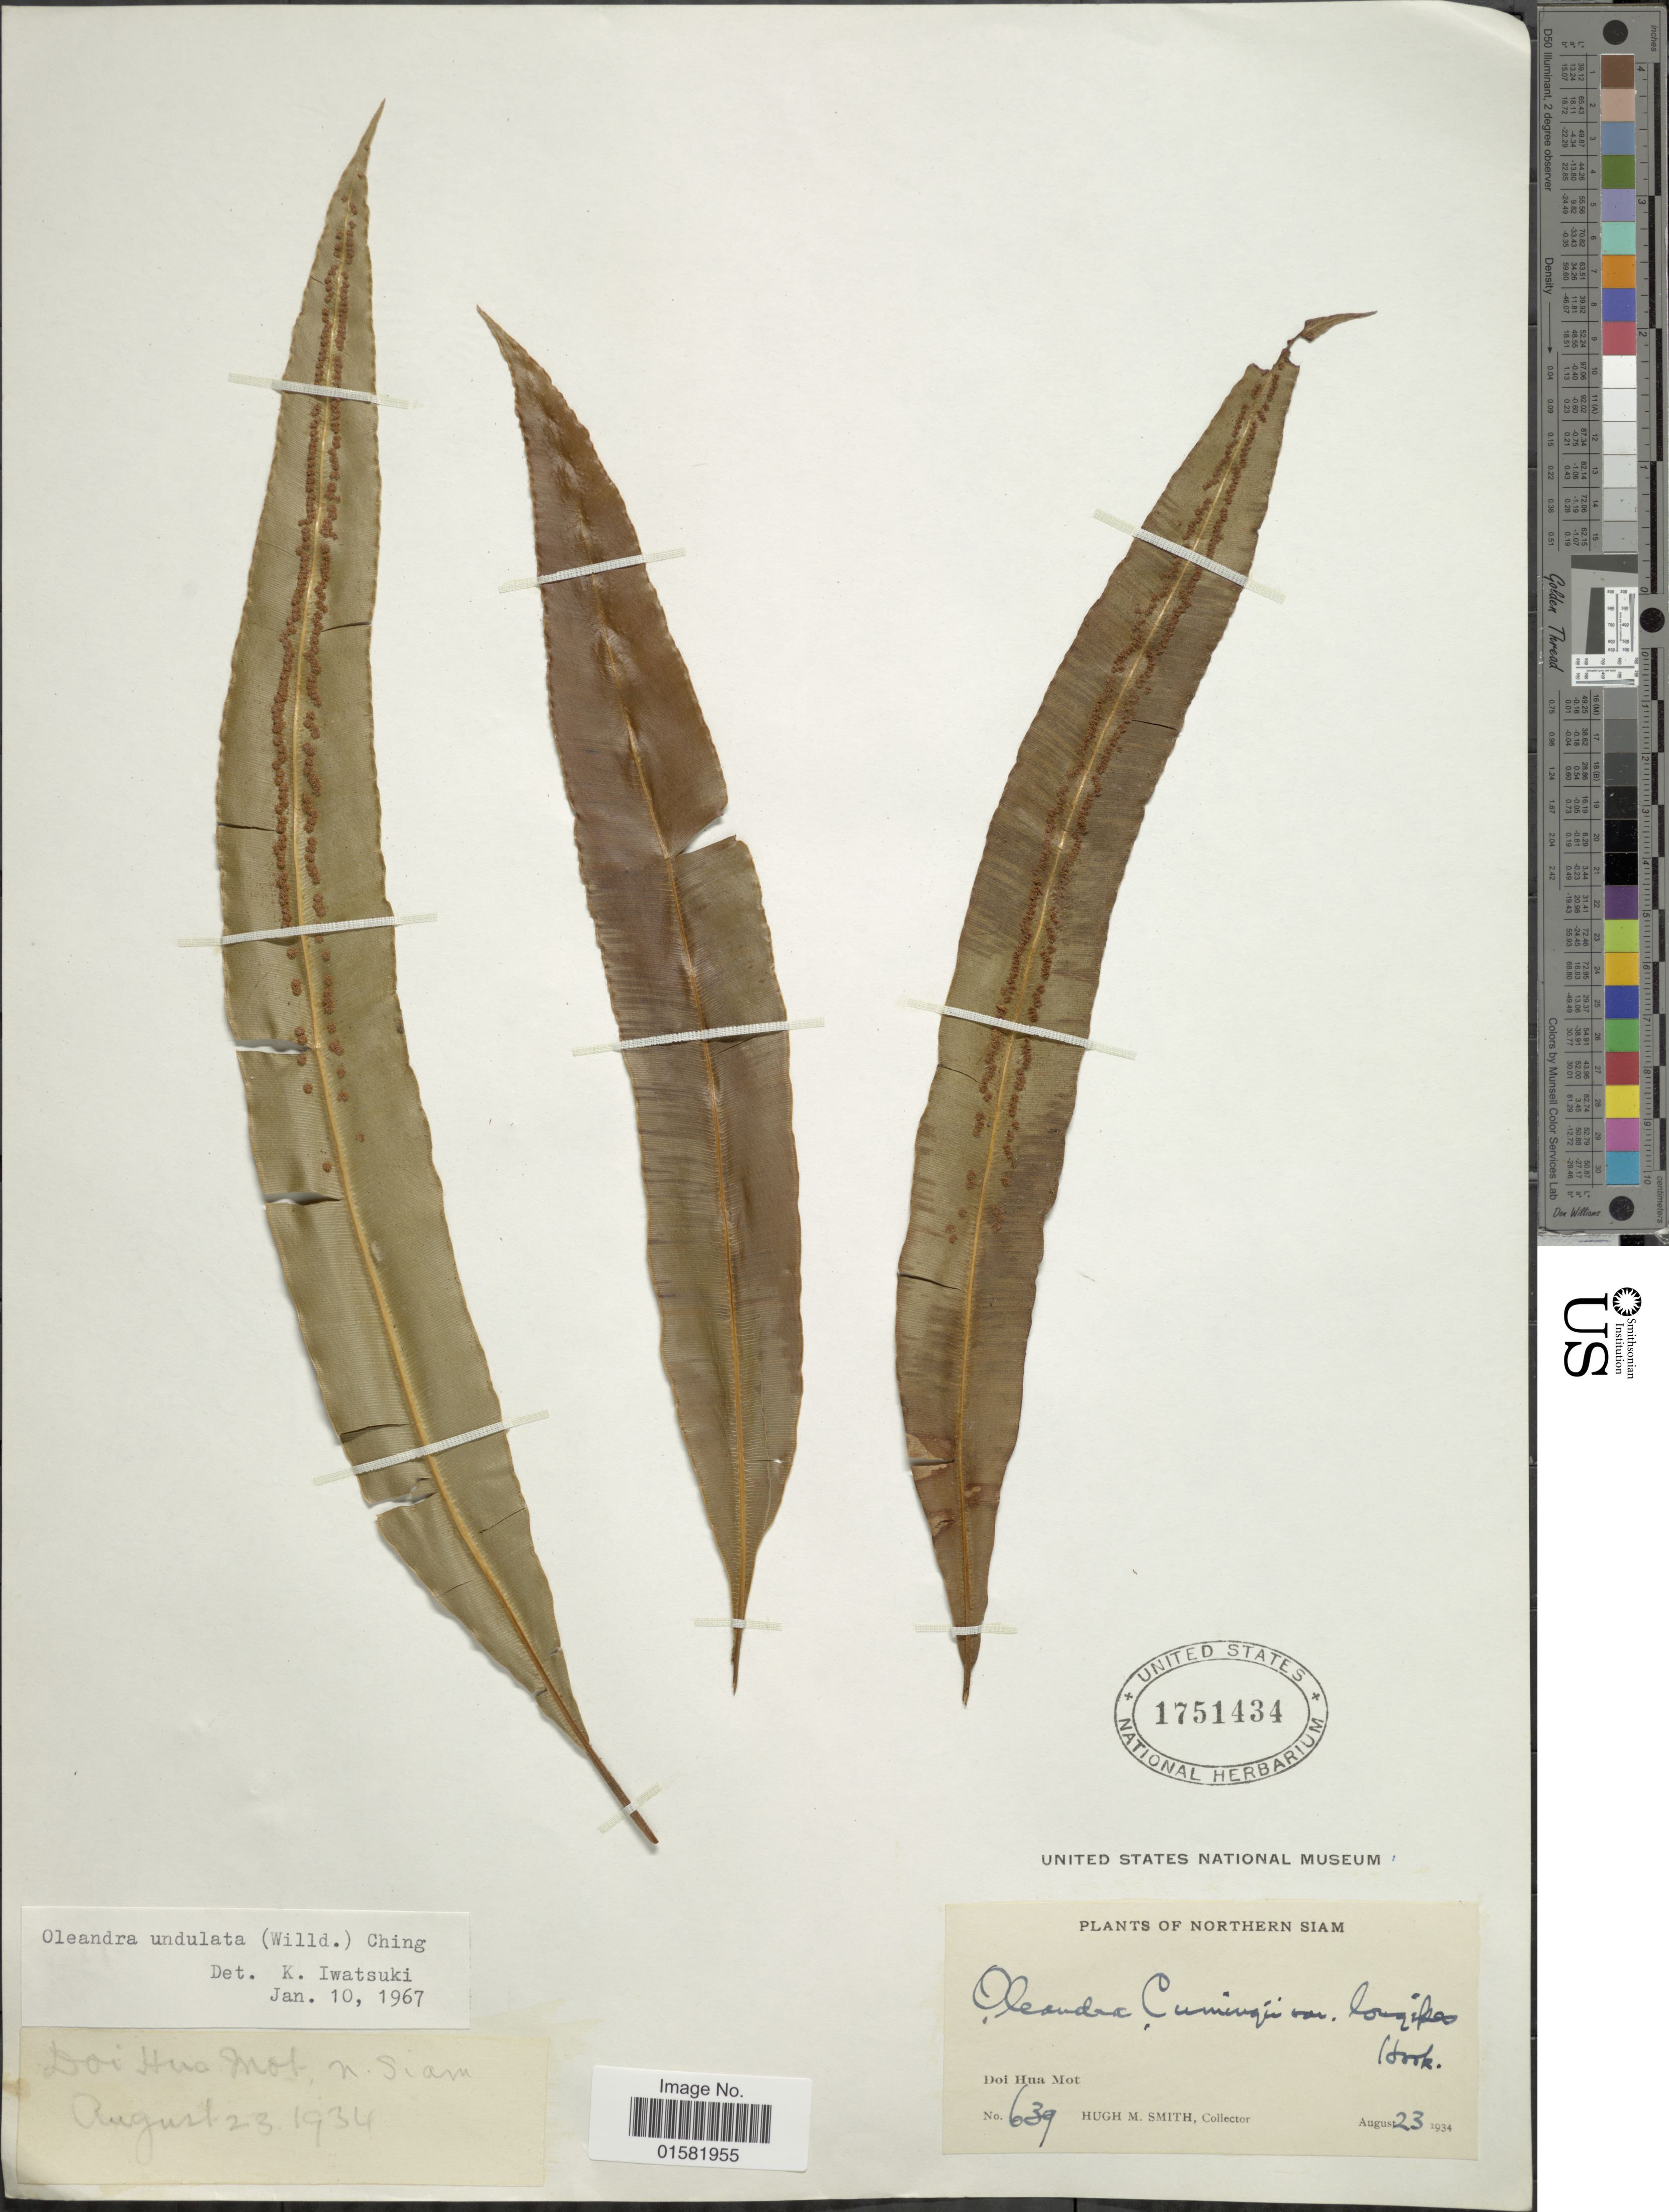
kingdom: Plantae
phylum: Tracheophyta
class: Polypodiopsida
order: Polypodiales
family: Oleandraceae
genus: Oleandra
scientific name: Oleandra undulata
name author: (Willd.) Ching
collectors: H. M. Smith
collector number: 639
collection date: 1934-08-23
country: Thailand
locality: Northern Siam, Doi Hua Mot.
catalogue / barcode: US 1751434